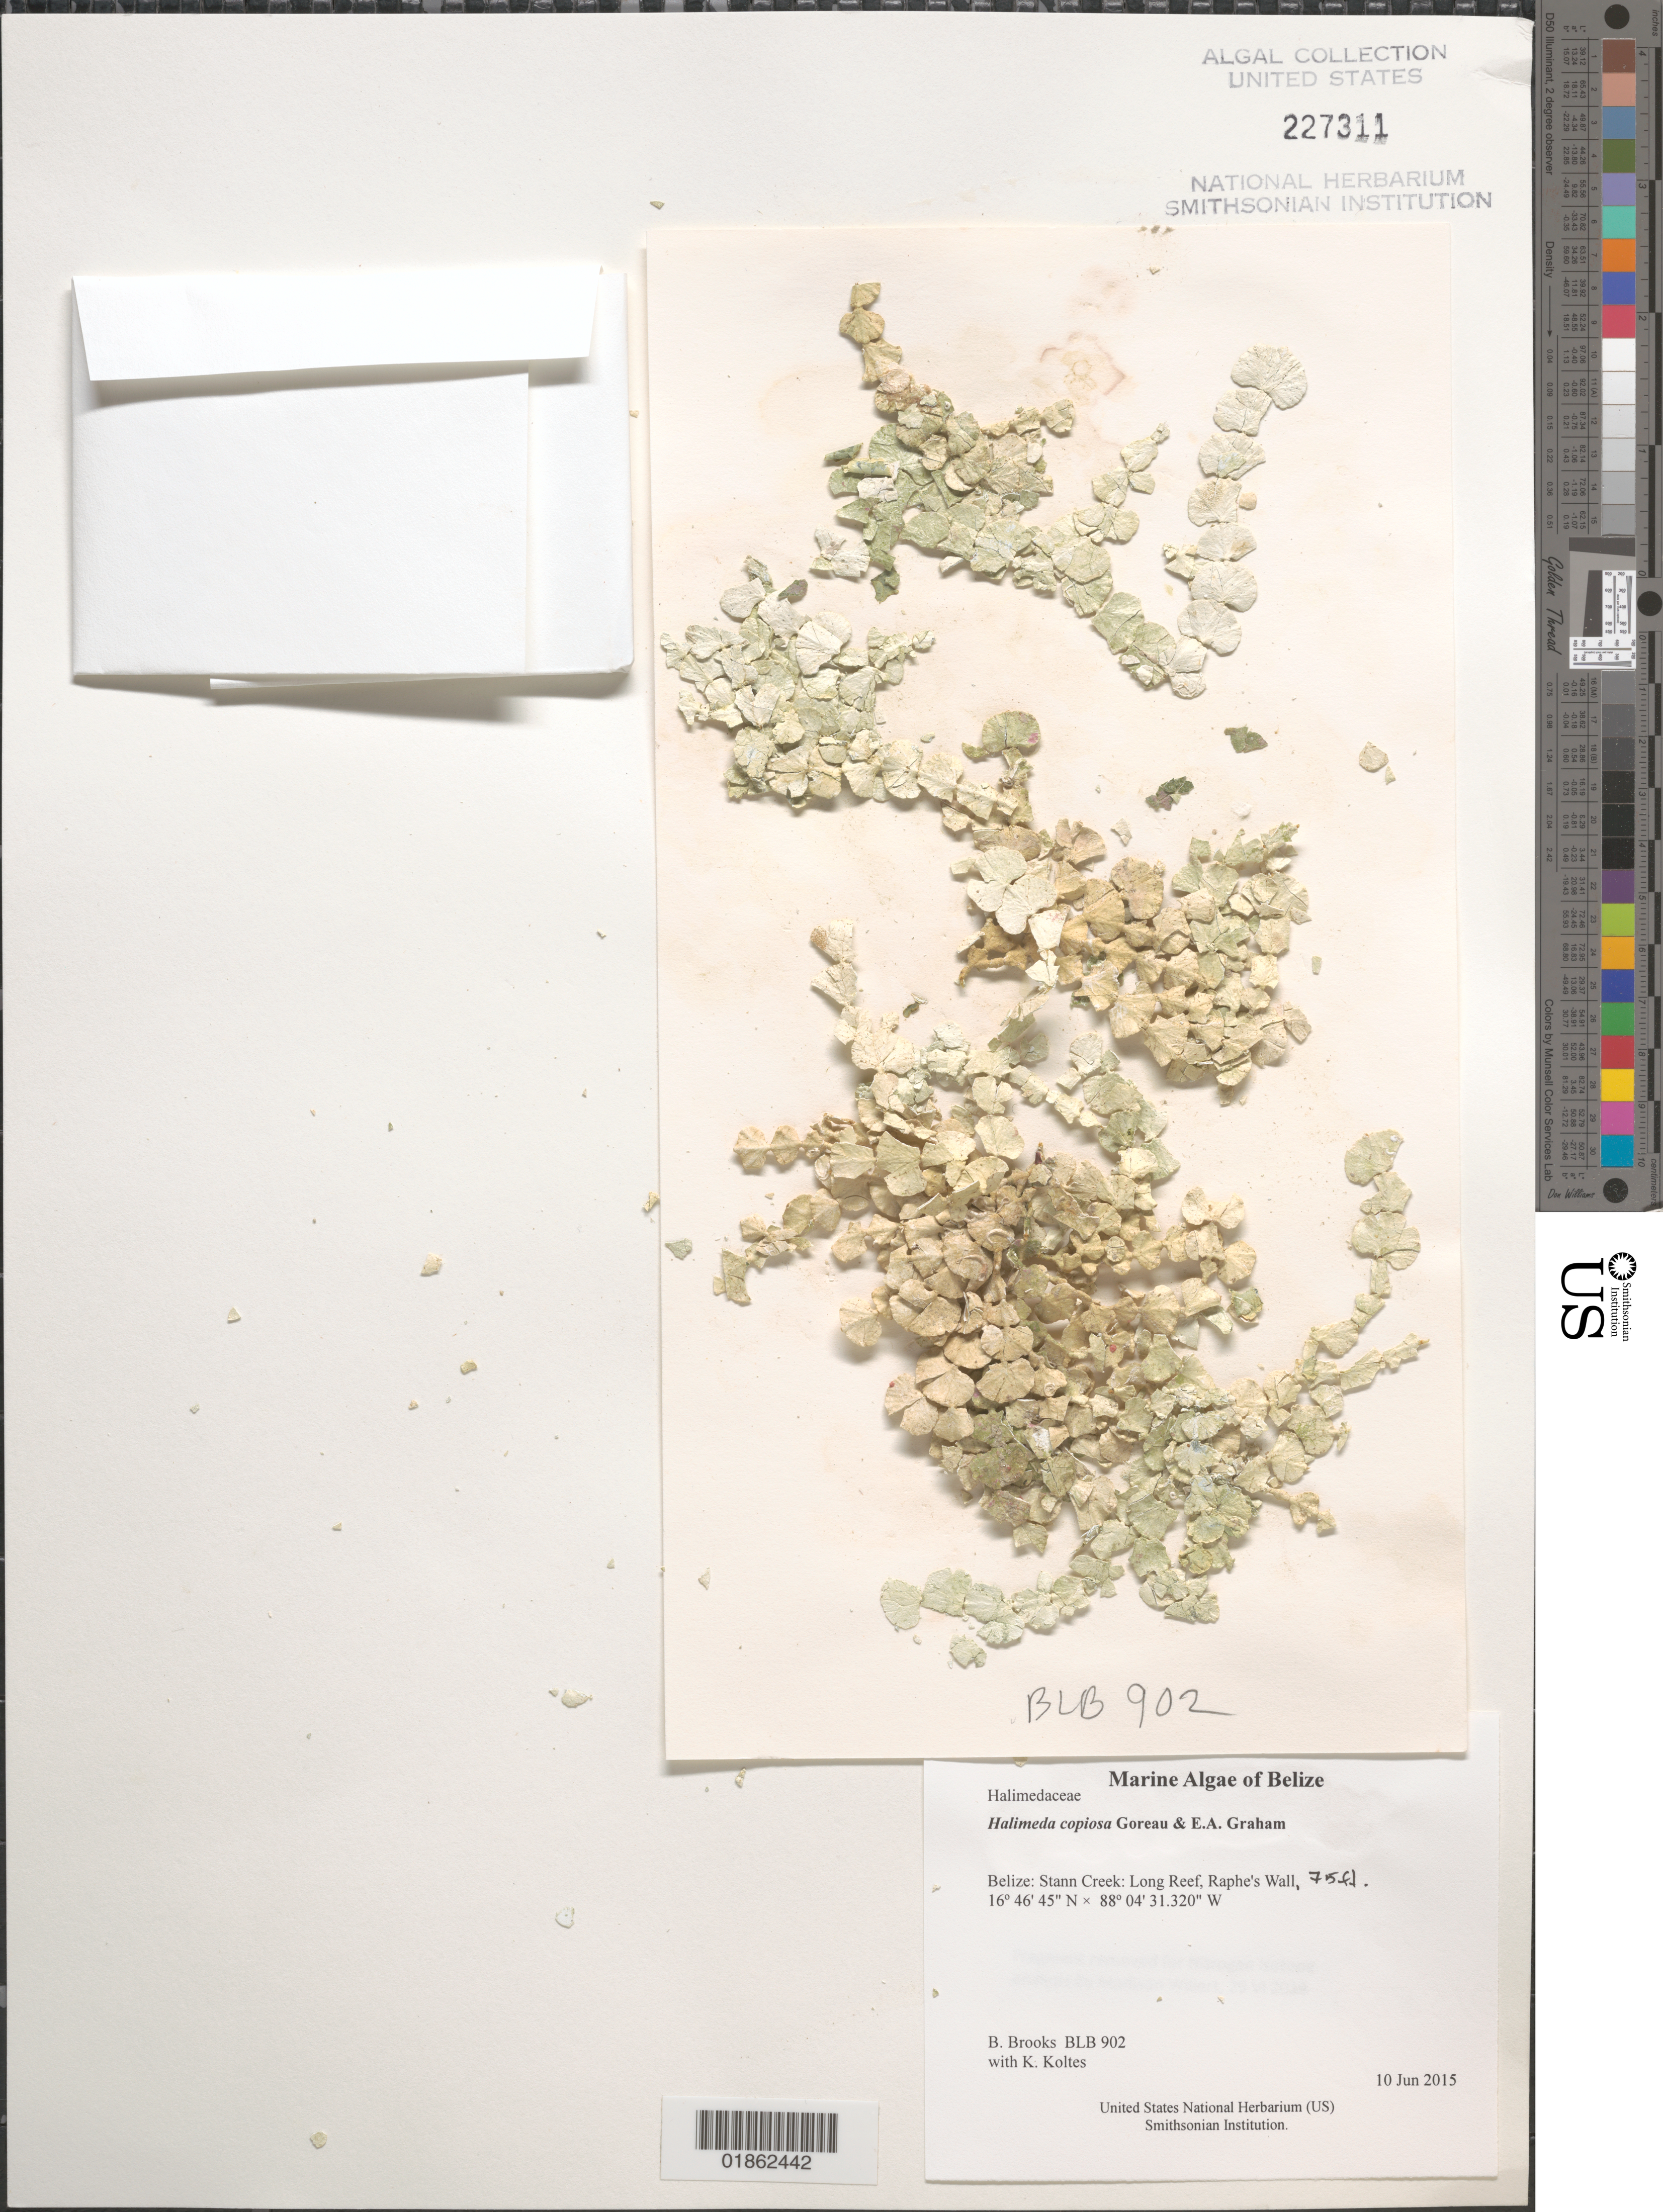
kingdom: Plantae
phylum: Chlorophyta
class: Ulvophyceae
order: Bryopsidales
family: Halimedaceae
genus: Halimeda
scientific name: Halimeda copiosa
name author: Goreau & E.A. Graham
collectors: B. Brooks & K. Koltes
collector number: BLB 902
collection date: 2015-06-10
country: Belize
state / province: Stann Creek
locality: Long Reef, Raphe's Wall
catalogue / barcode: US 227311